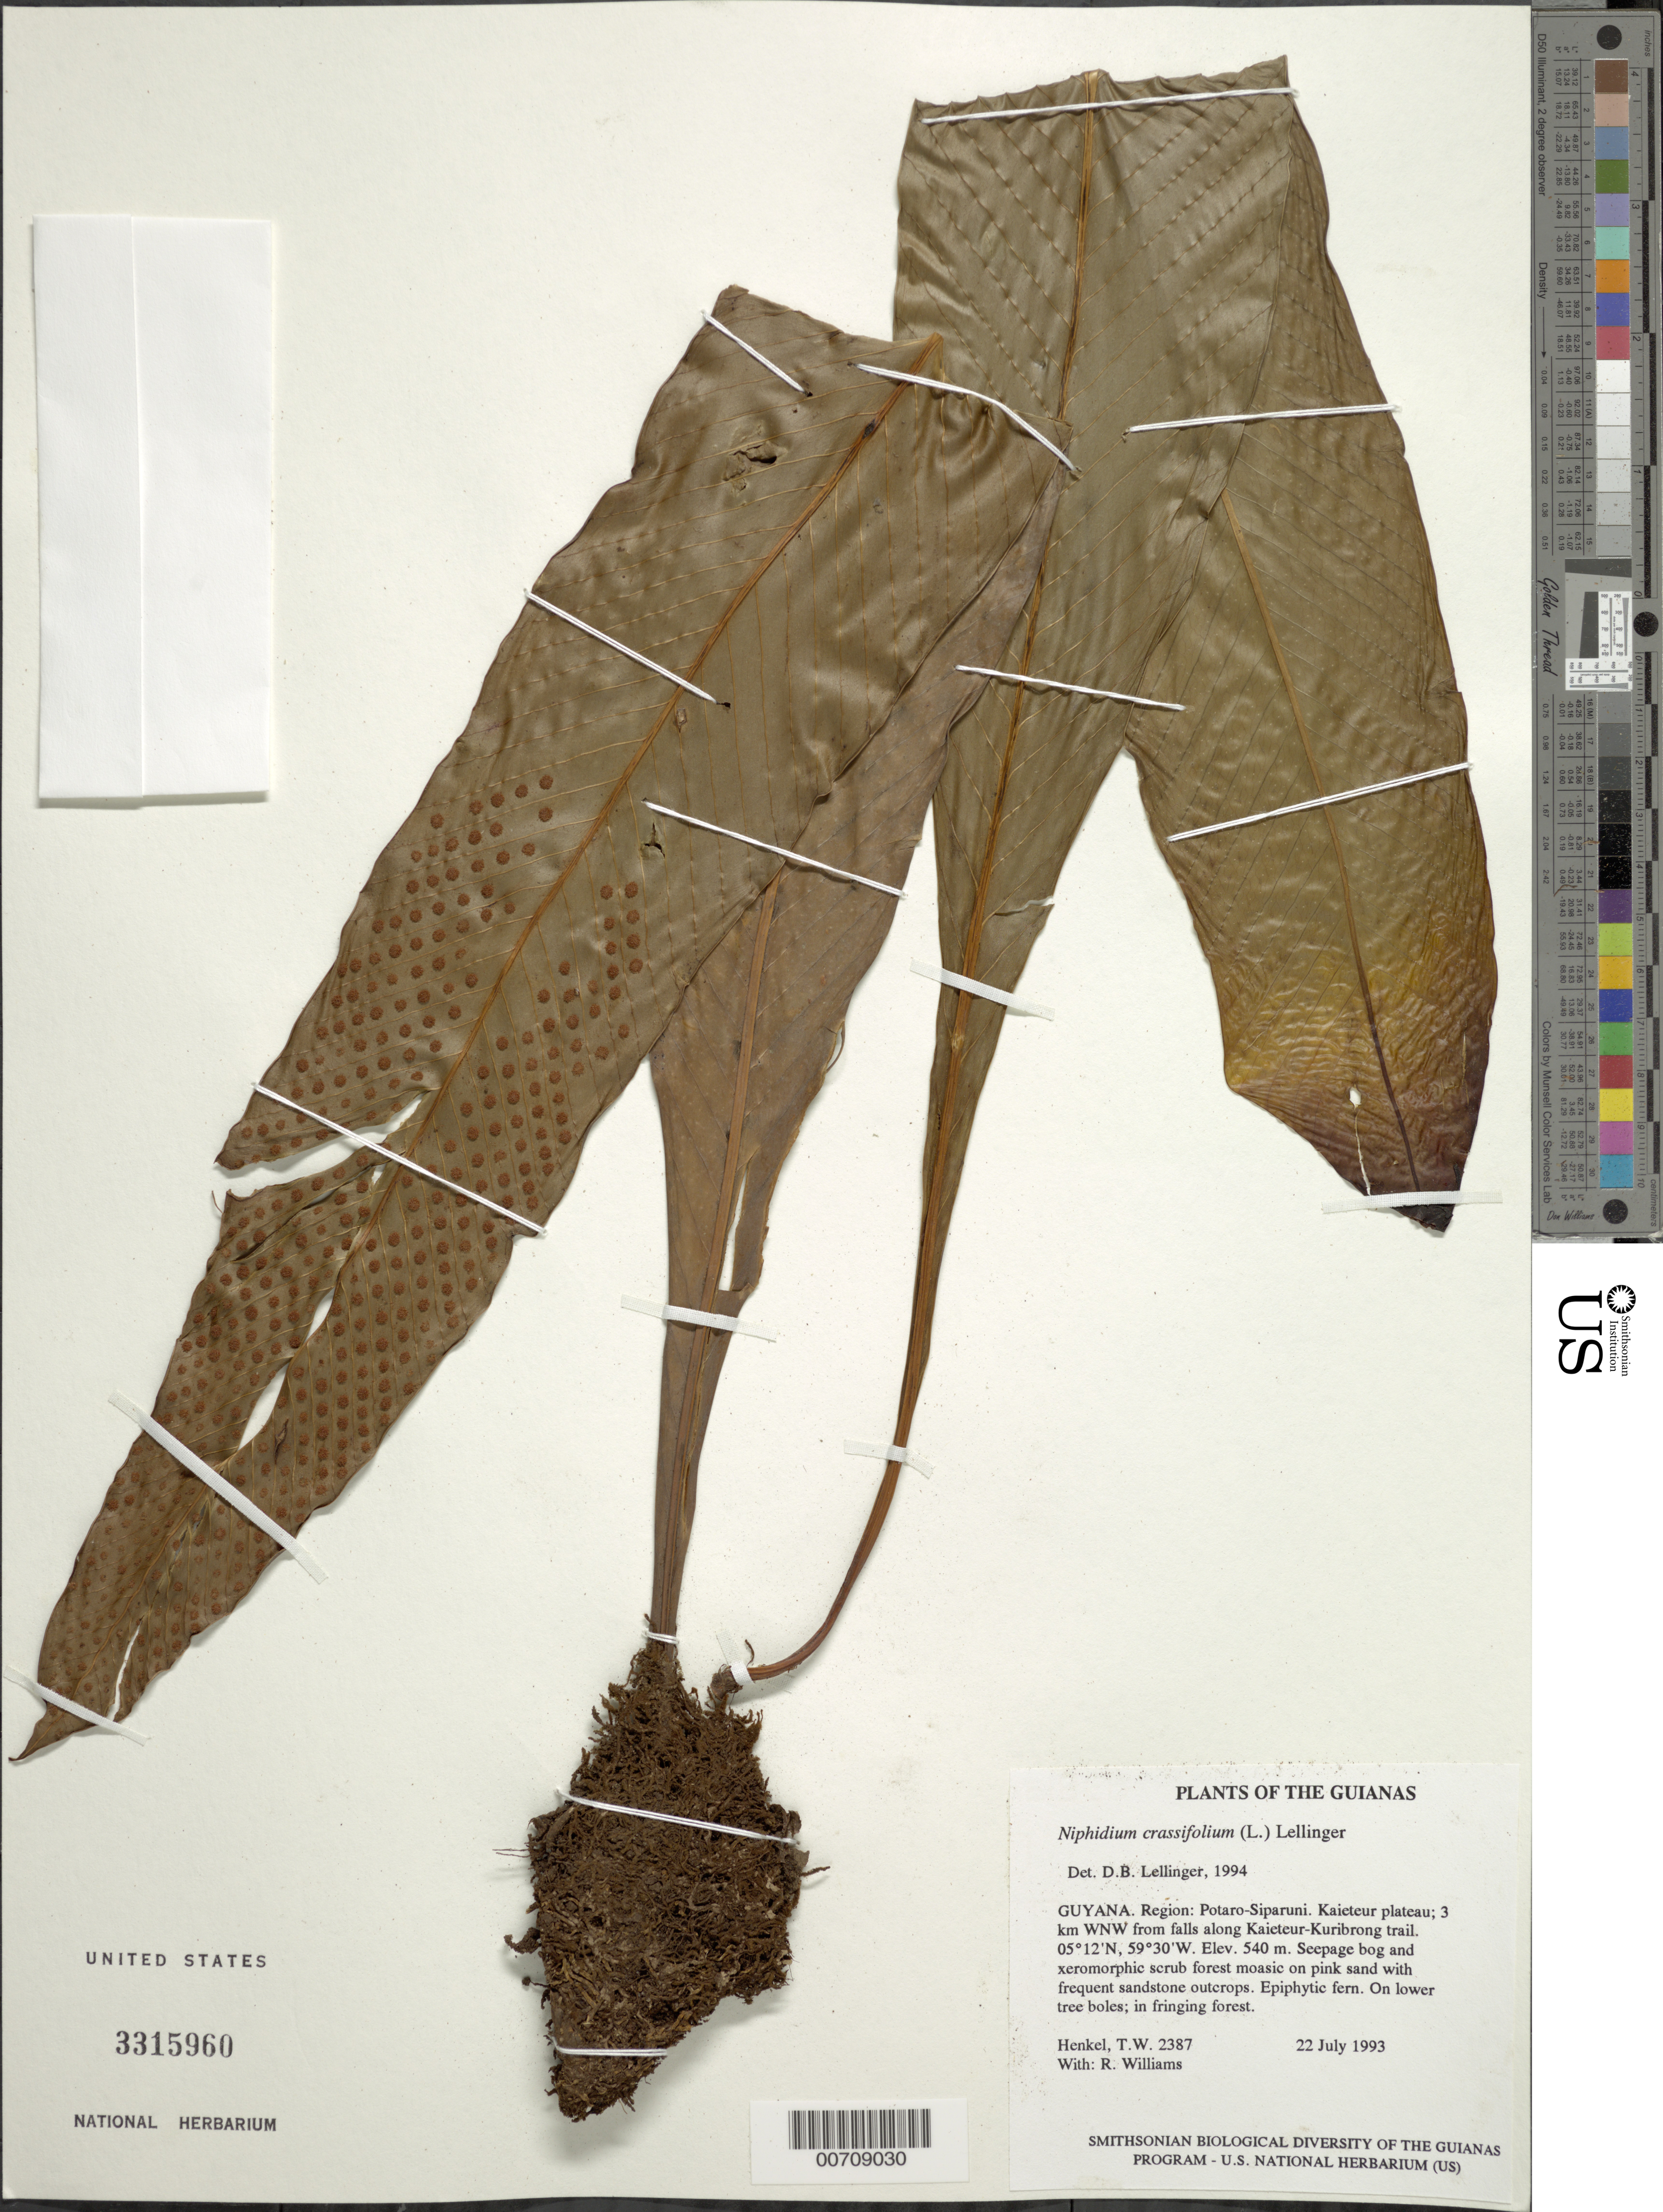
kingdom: Plantae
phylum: Tracheophyta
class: Polypodiopsida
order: Polypodiales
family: Polypodiaceae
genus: Niphidium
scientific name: Niphidium crassifolium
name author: (L.) Lellinger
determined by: Lellinger, David B., (BOT), Smithsonian Institution - National Museum of Natural History (UNITED STATES)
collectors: T. Henkel & R. Williams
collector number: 2387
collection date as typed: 22 July 1993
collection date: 1993-07-22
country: Guyana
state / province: Potaro-Siparuni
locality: Kaieteur plateau; 3 km WNW from falls along Kaieteur-Kuribrong trail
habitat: Seepage bog and xeromorphic scrub forest moasic on pink sand with frequent sandstone outcrops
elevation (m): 540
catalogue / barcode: US 3315960